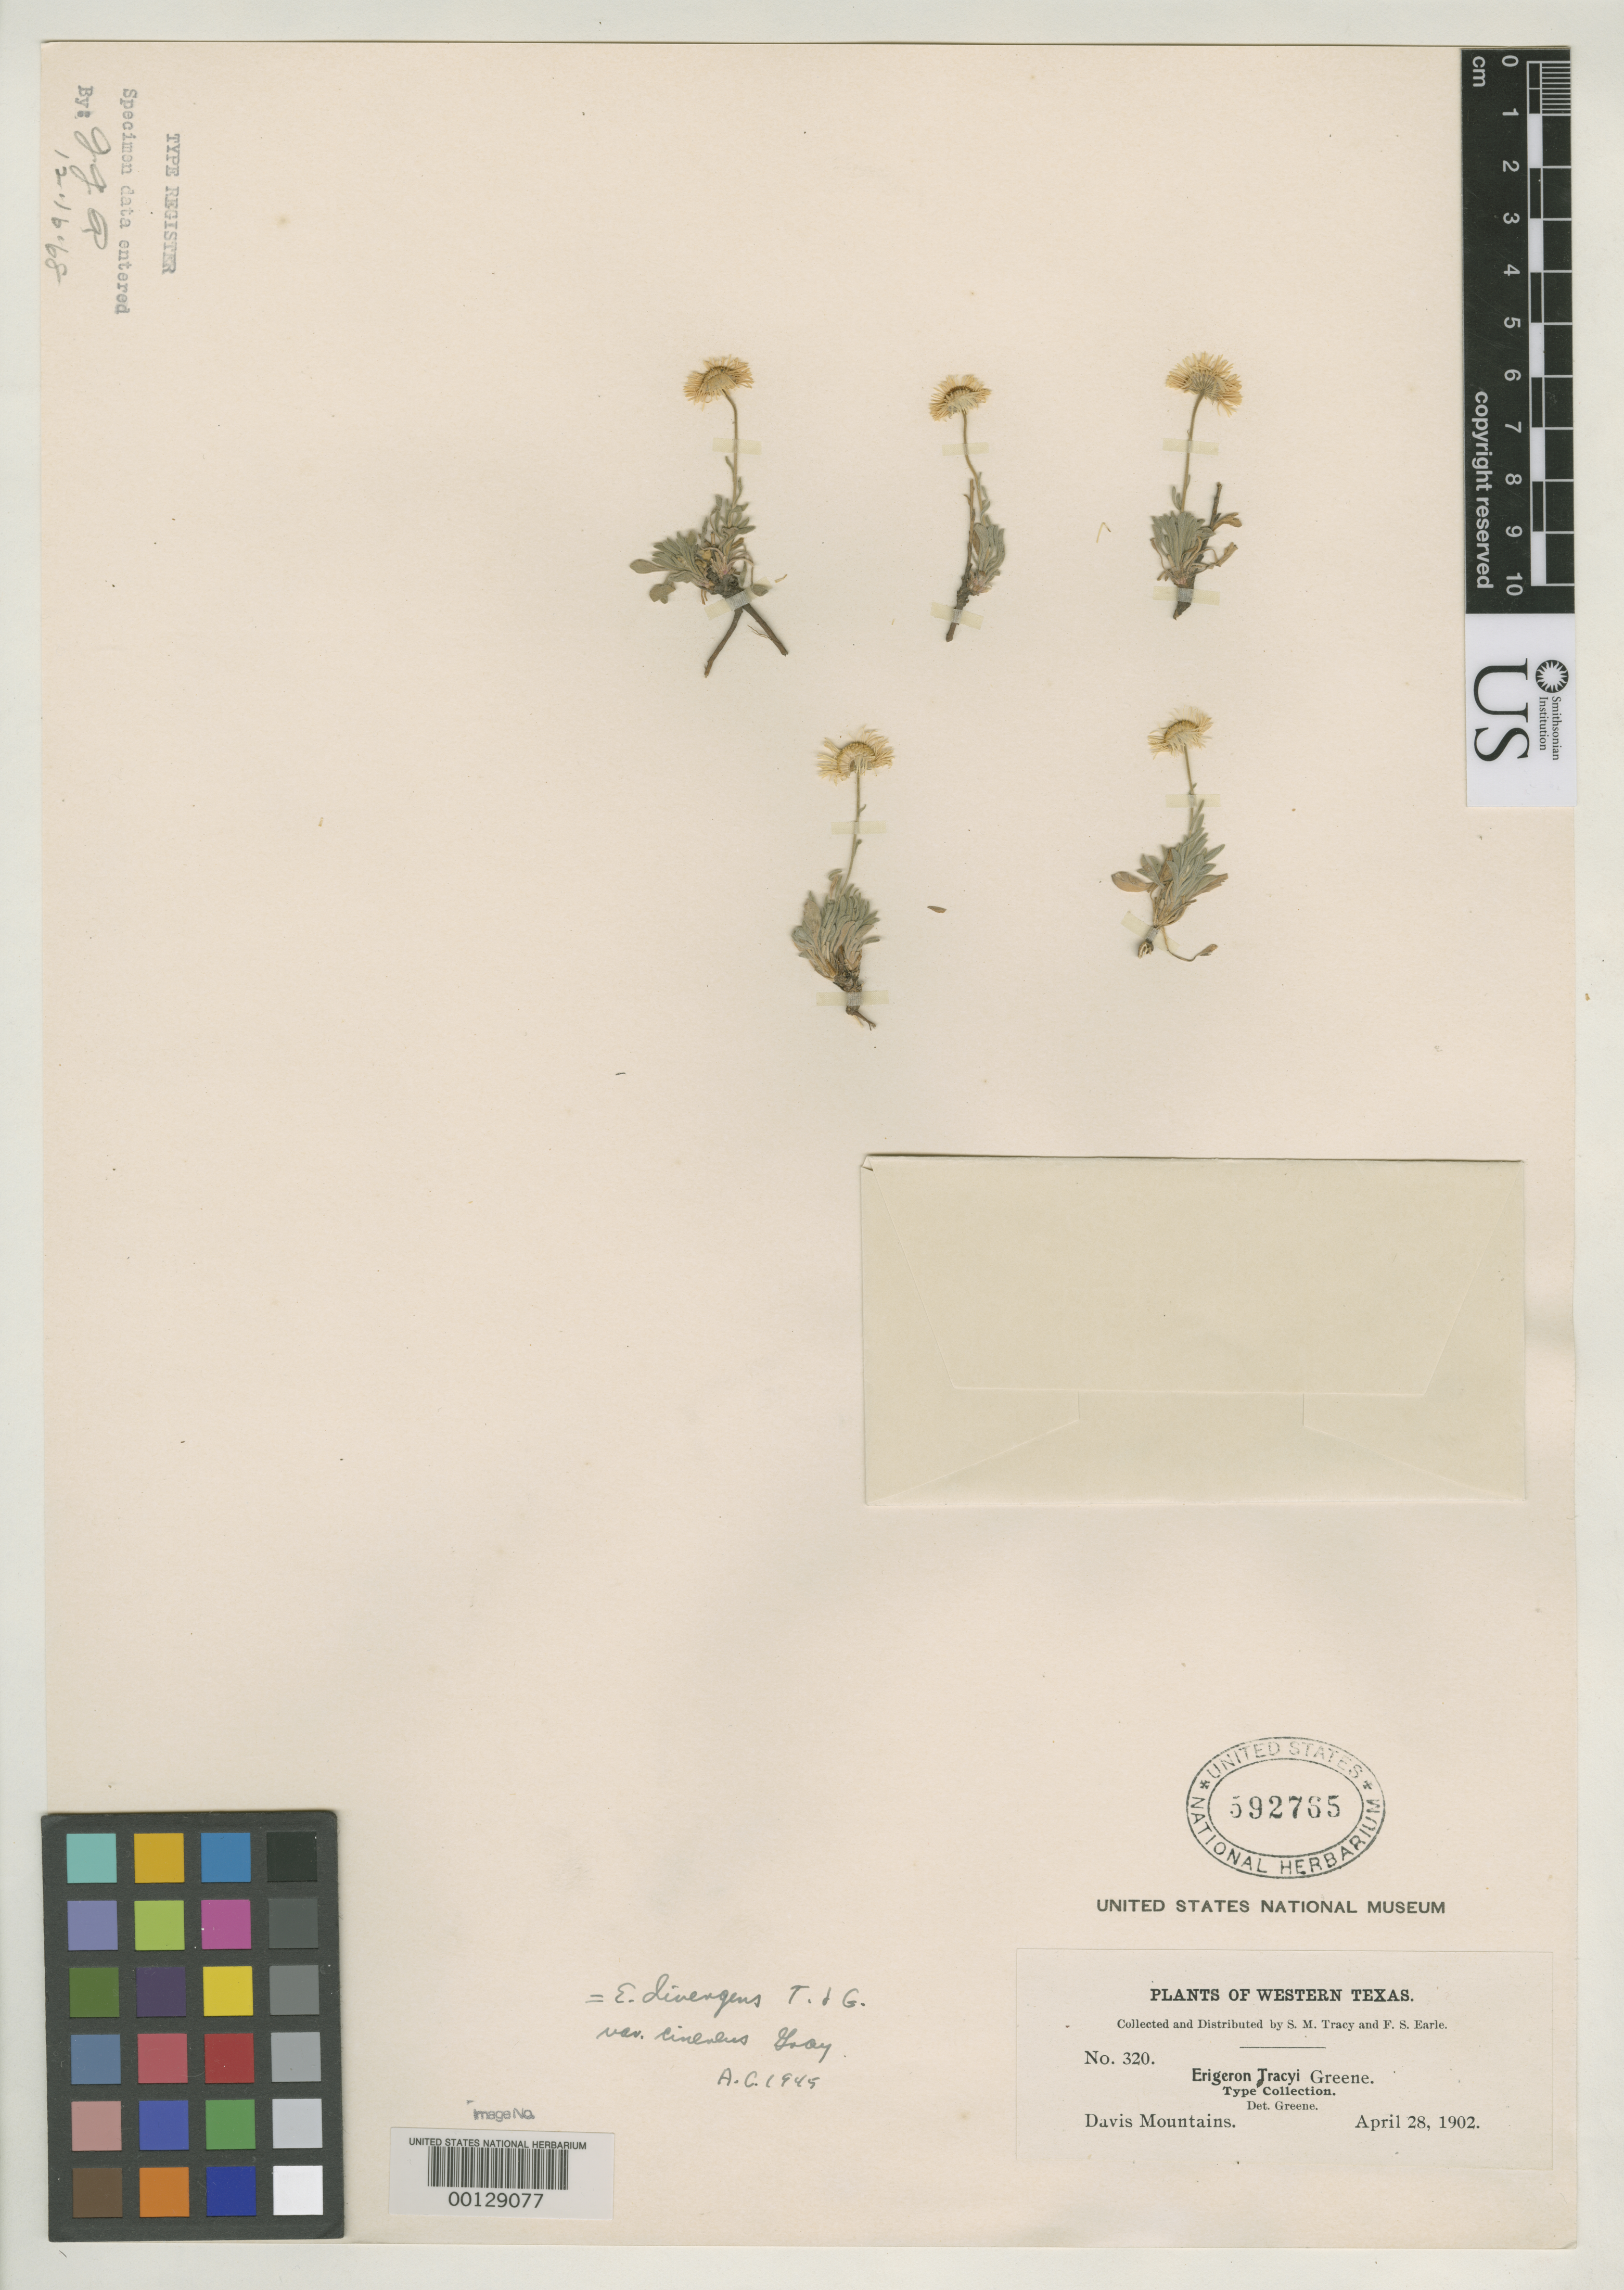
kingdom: Plantae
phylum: Tracheophyta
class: Magnoliopsida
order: Asterales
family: Asteraceae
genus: Erigeron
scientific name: Erigeron tracyi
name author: Greene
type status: Isotype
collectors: S. M. Tracy & F. S. Earle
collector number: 320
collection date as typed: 28 Apr 1902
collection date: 1902-04-28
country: United States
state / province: Texas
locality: Davis Mts.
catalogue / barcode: US 592765